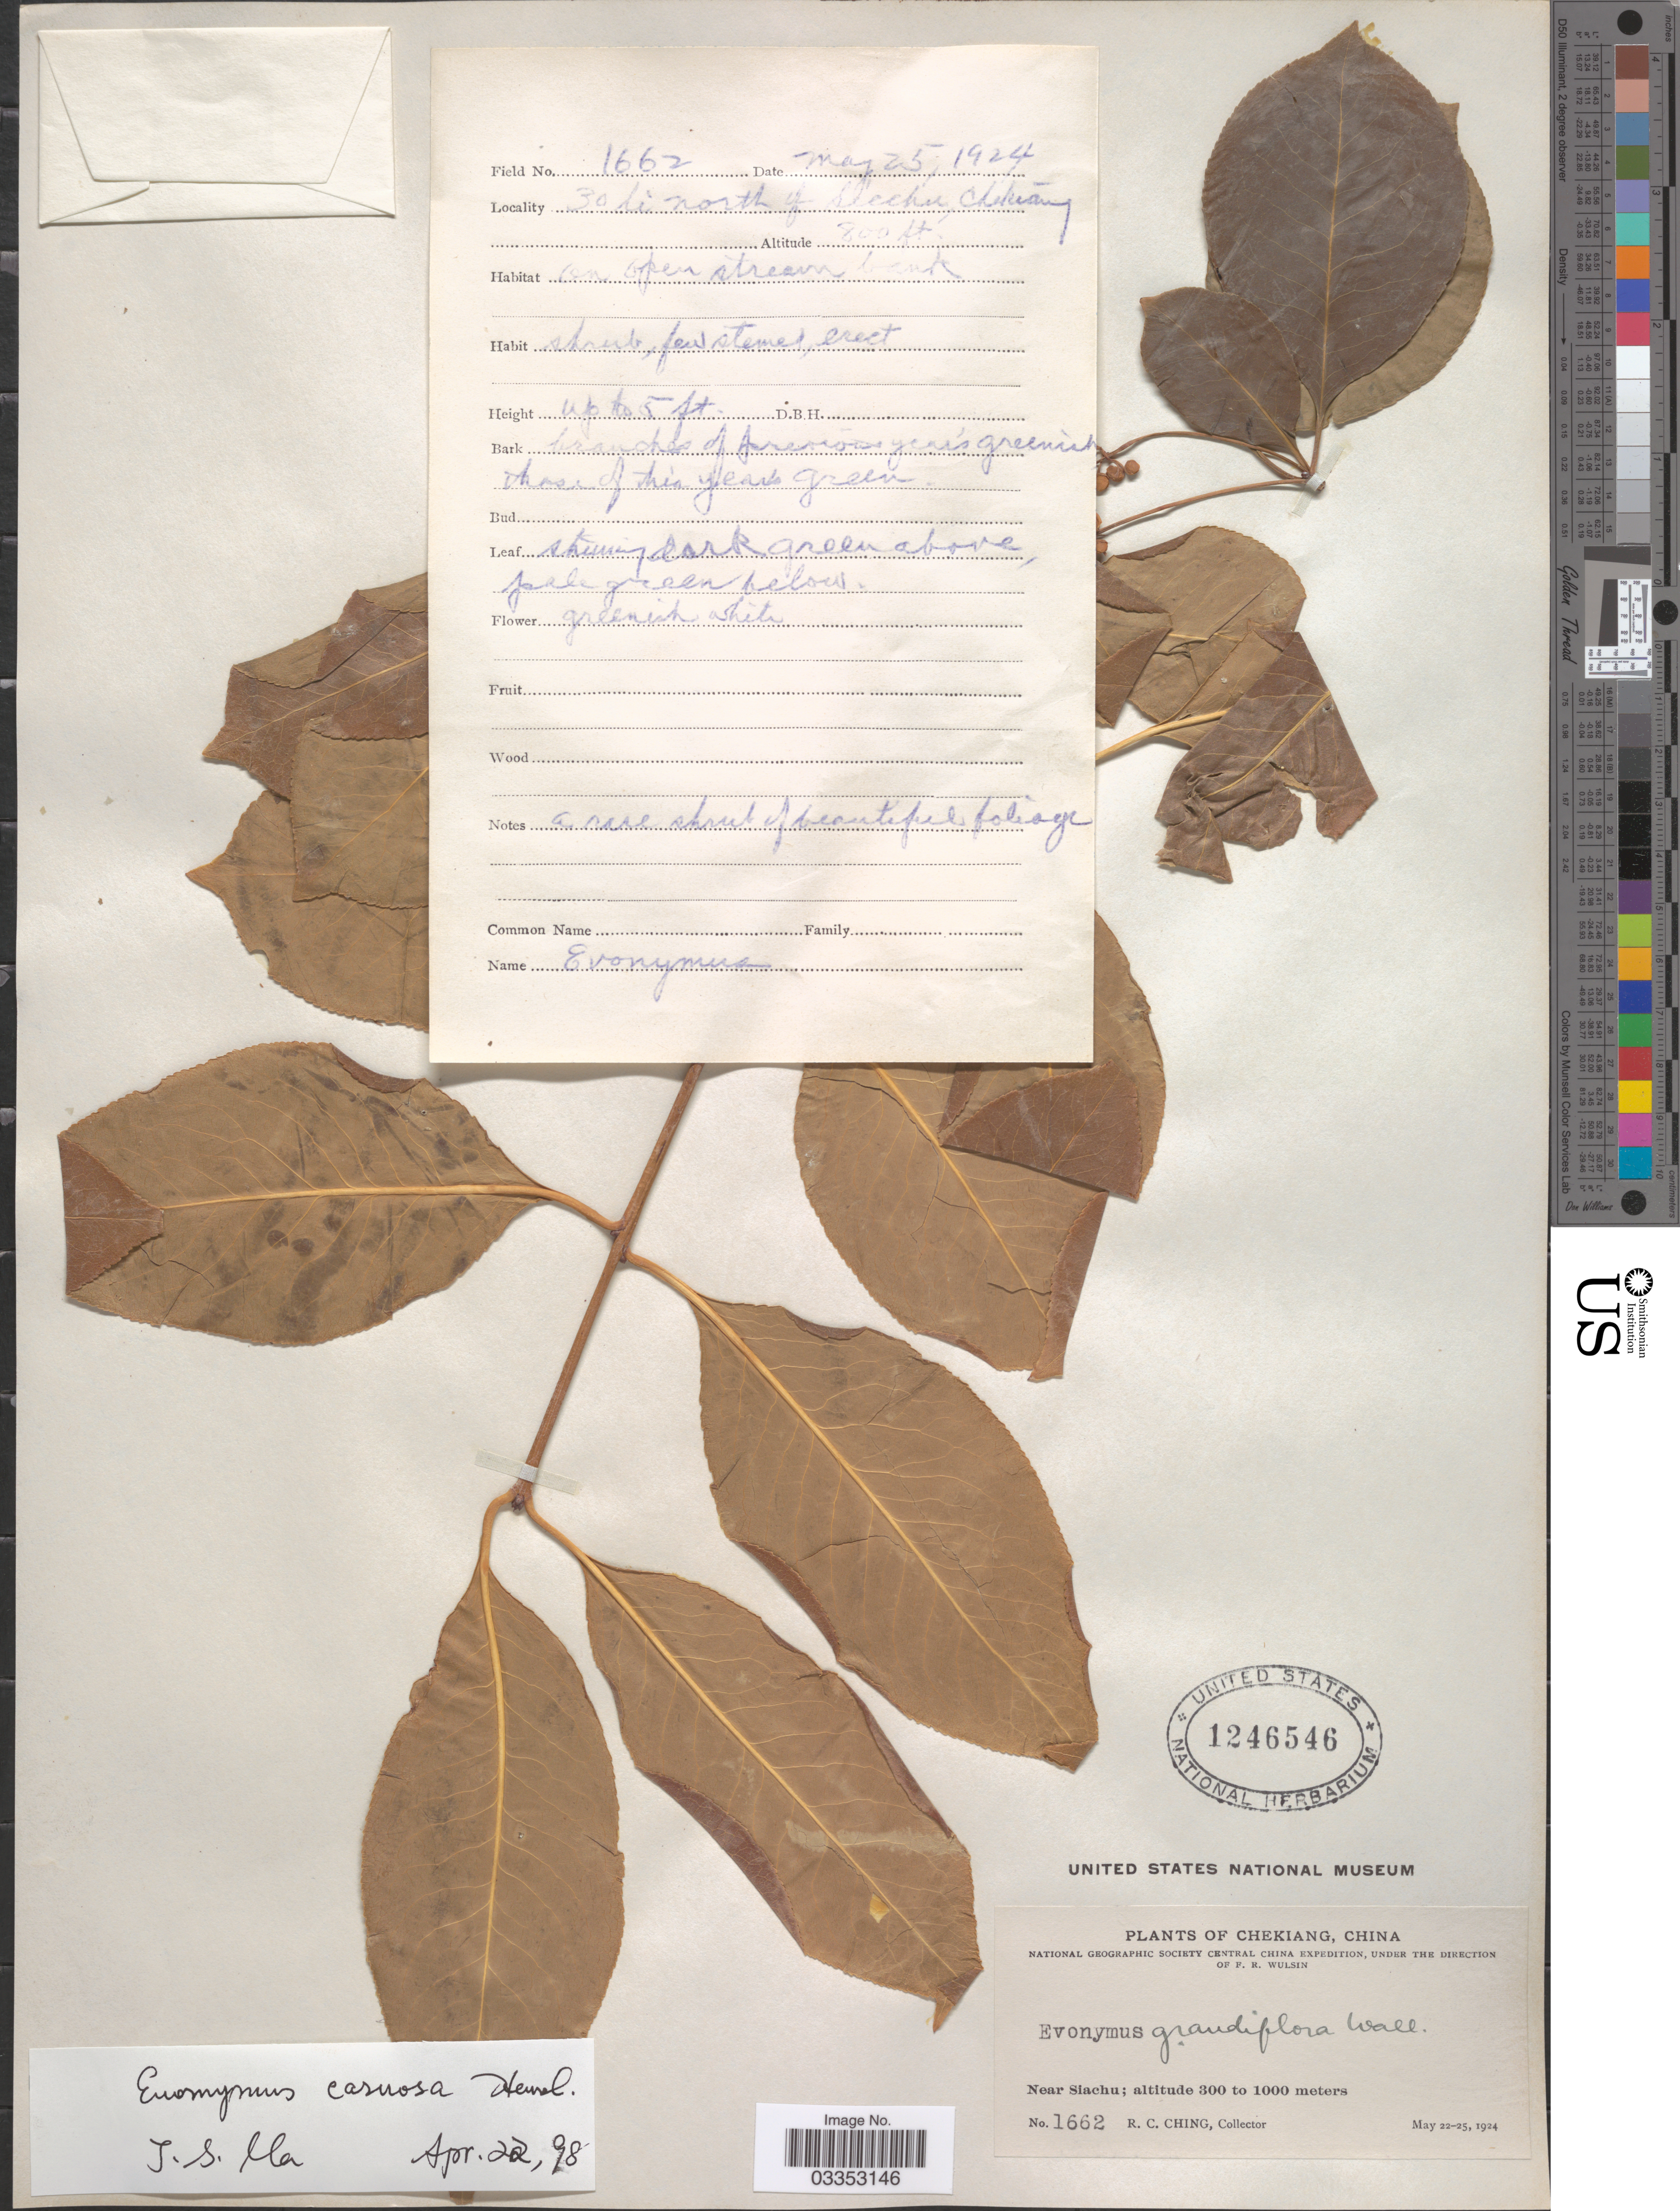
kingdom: Plantae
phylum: Tracheophyta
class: Magnoliopsida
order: Celastrales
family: Celastraceae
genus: Euonymus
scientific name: Euonymus carnosus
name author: Hemsl.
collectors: R. C. Ching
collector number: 1662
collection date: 1924-05-25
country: China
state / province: Zhejiang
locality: Chekiang. Near Siachu. 30 li north of Siachu.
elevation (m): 244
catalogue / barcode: US 1246546